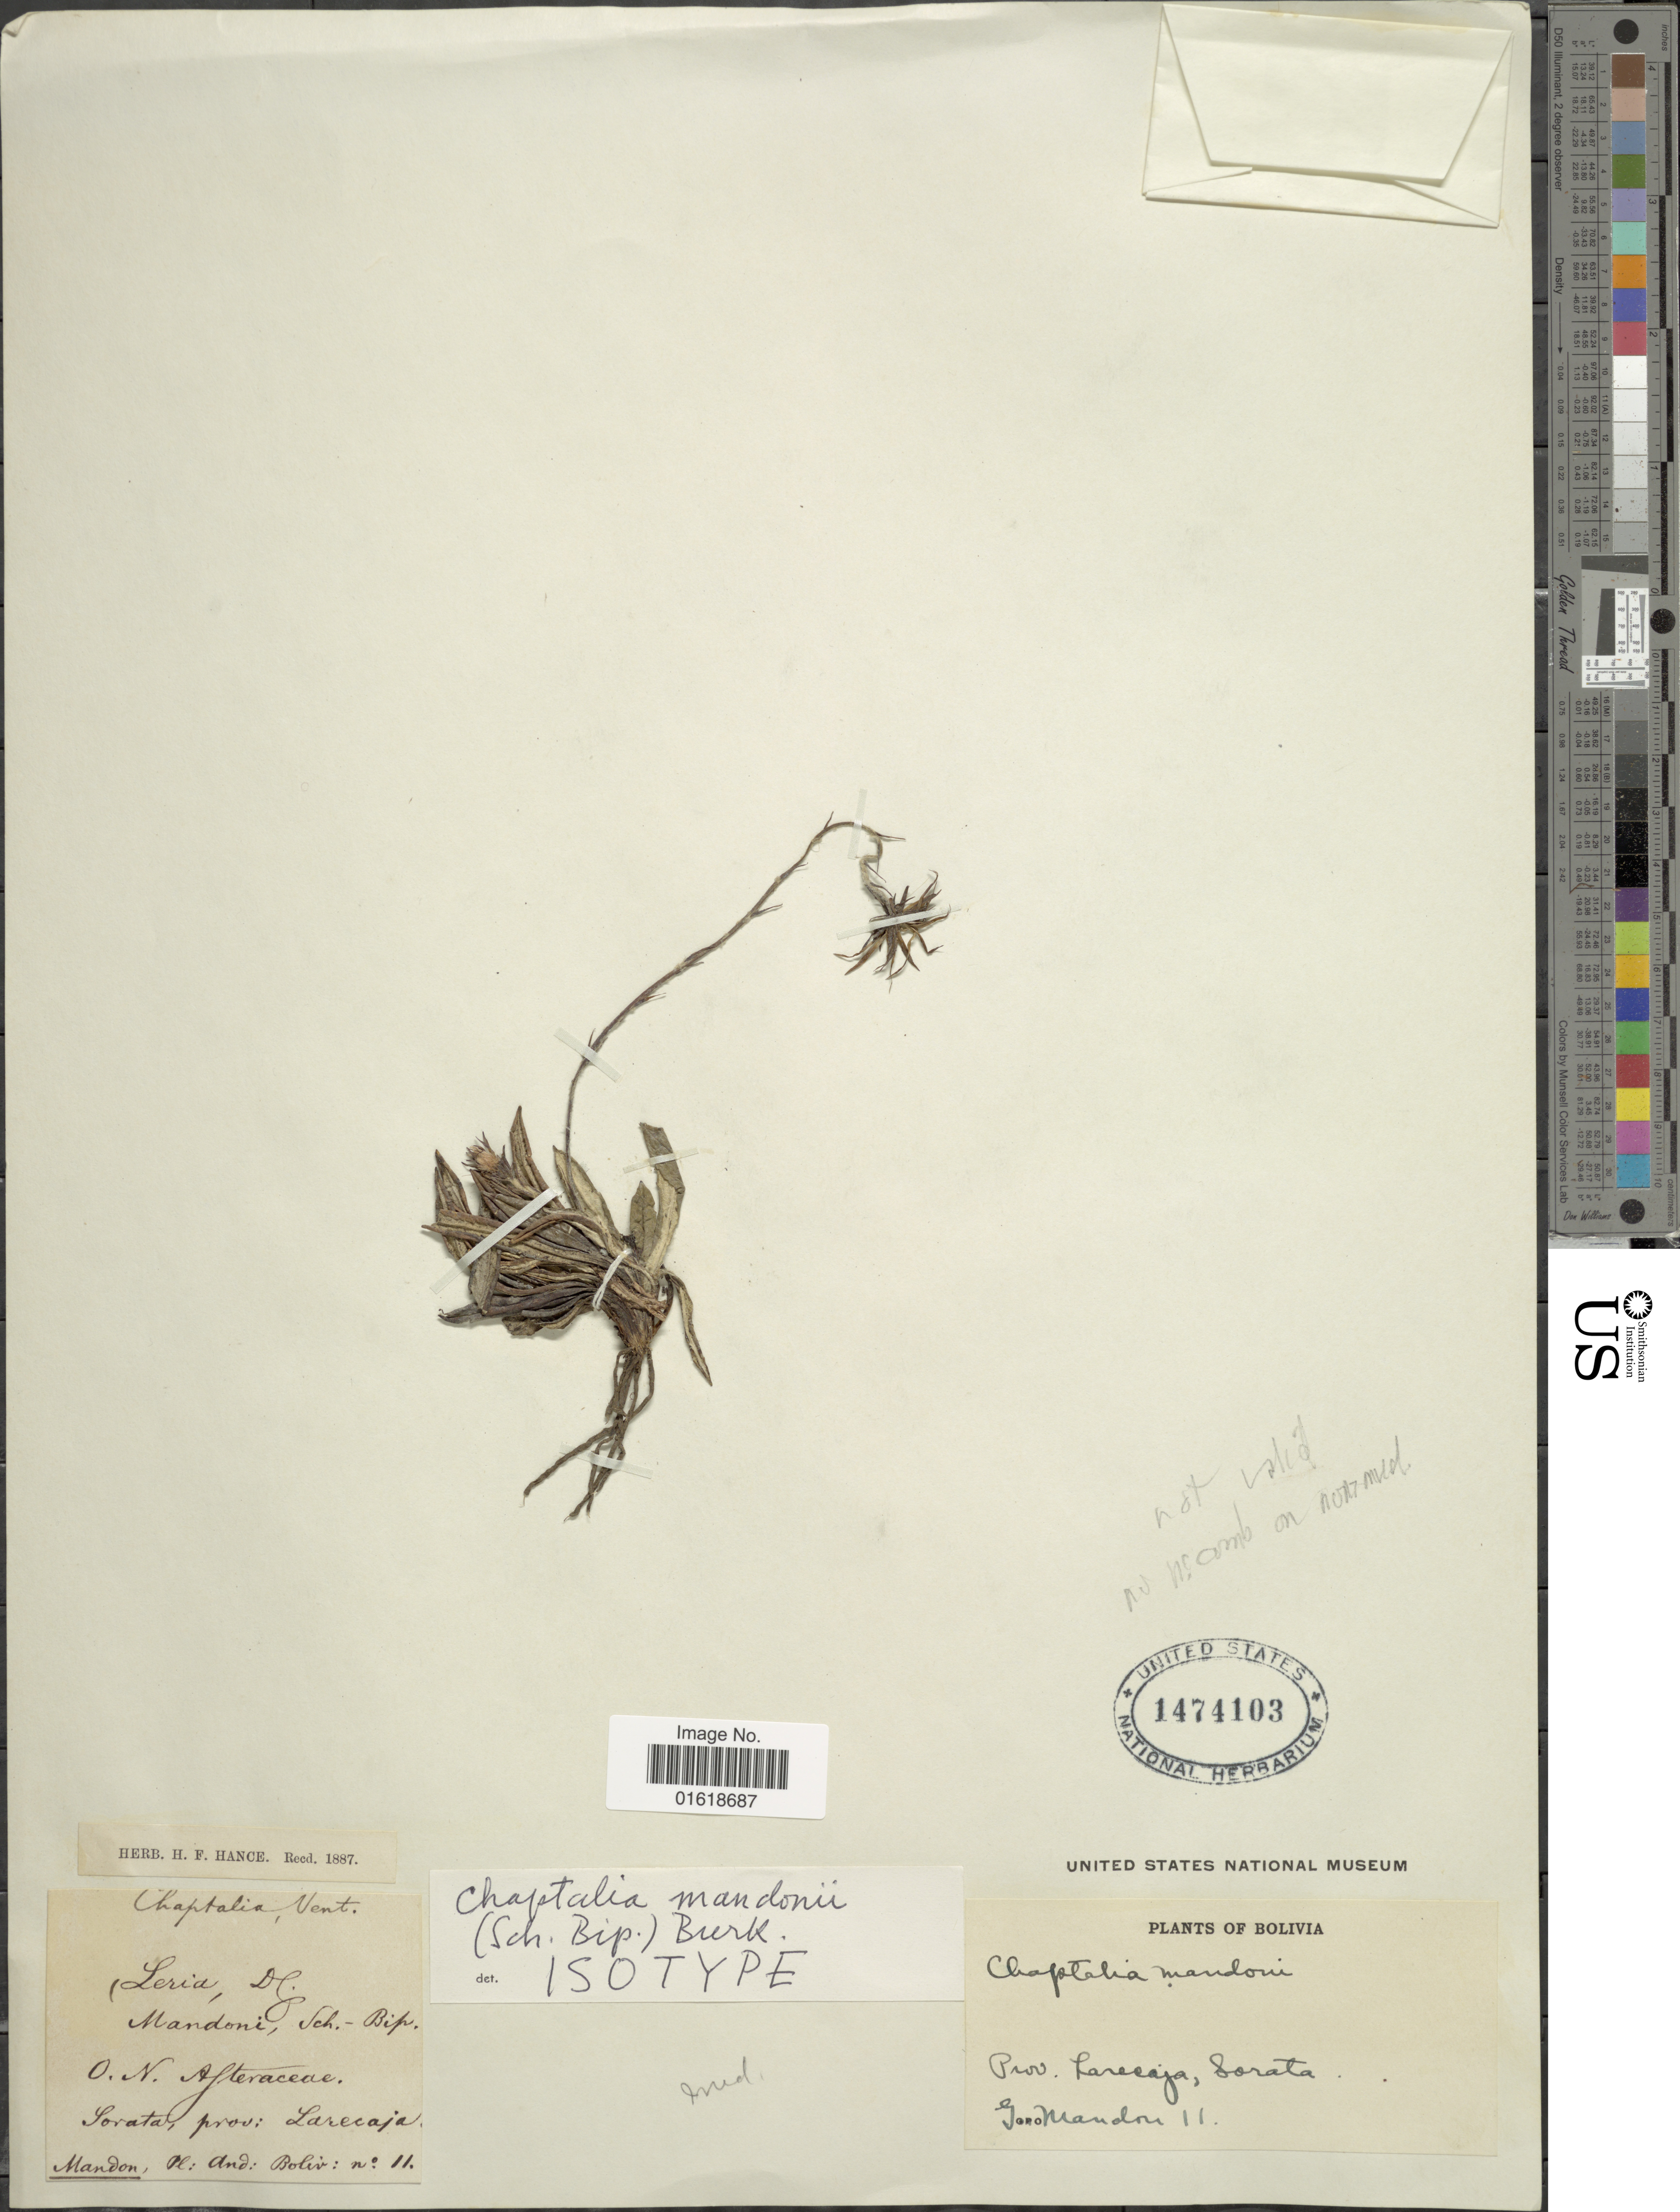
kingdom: Plantae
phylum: Tracheophyta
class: Magnoliopsida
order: Asterales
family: Asteraceae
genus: Chaptalia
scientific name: Chaptalia mandonii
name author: Burkart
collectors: G. Mandon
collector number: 11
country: Bolivia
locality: Prov. Laresaja, Sorata.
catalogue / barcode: US 1474103